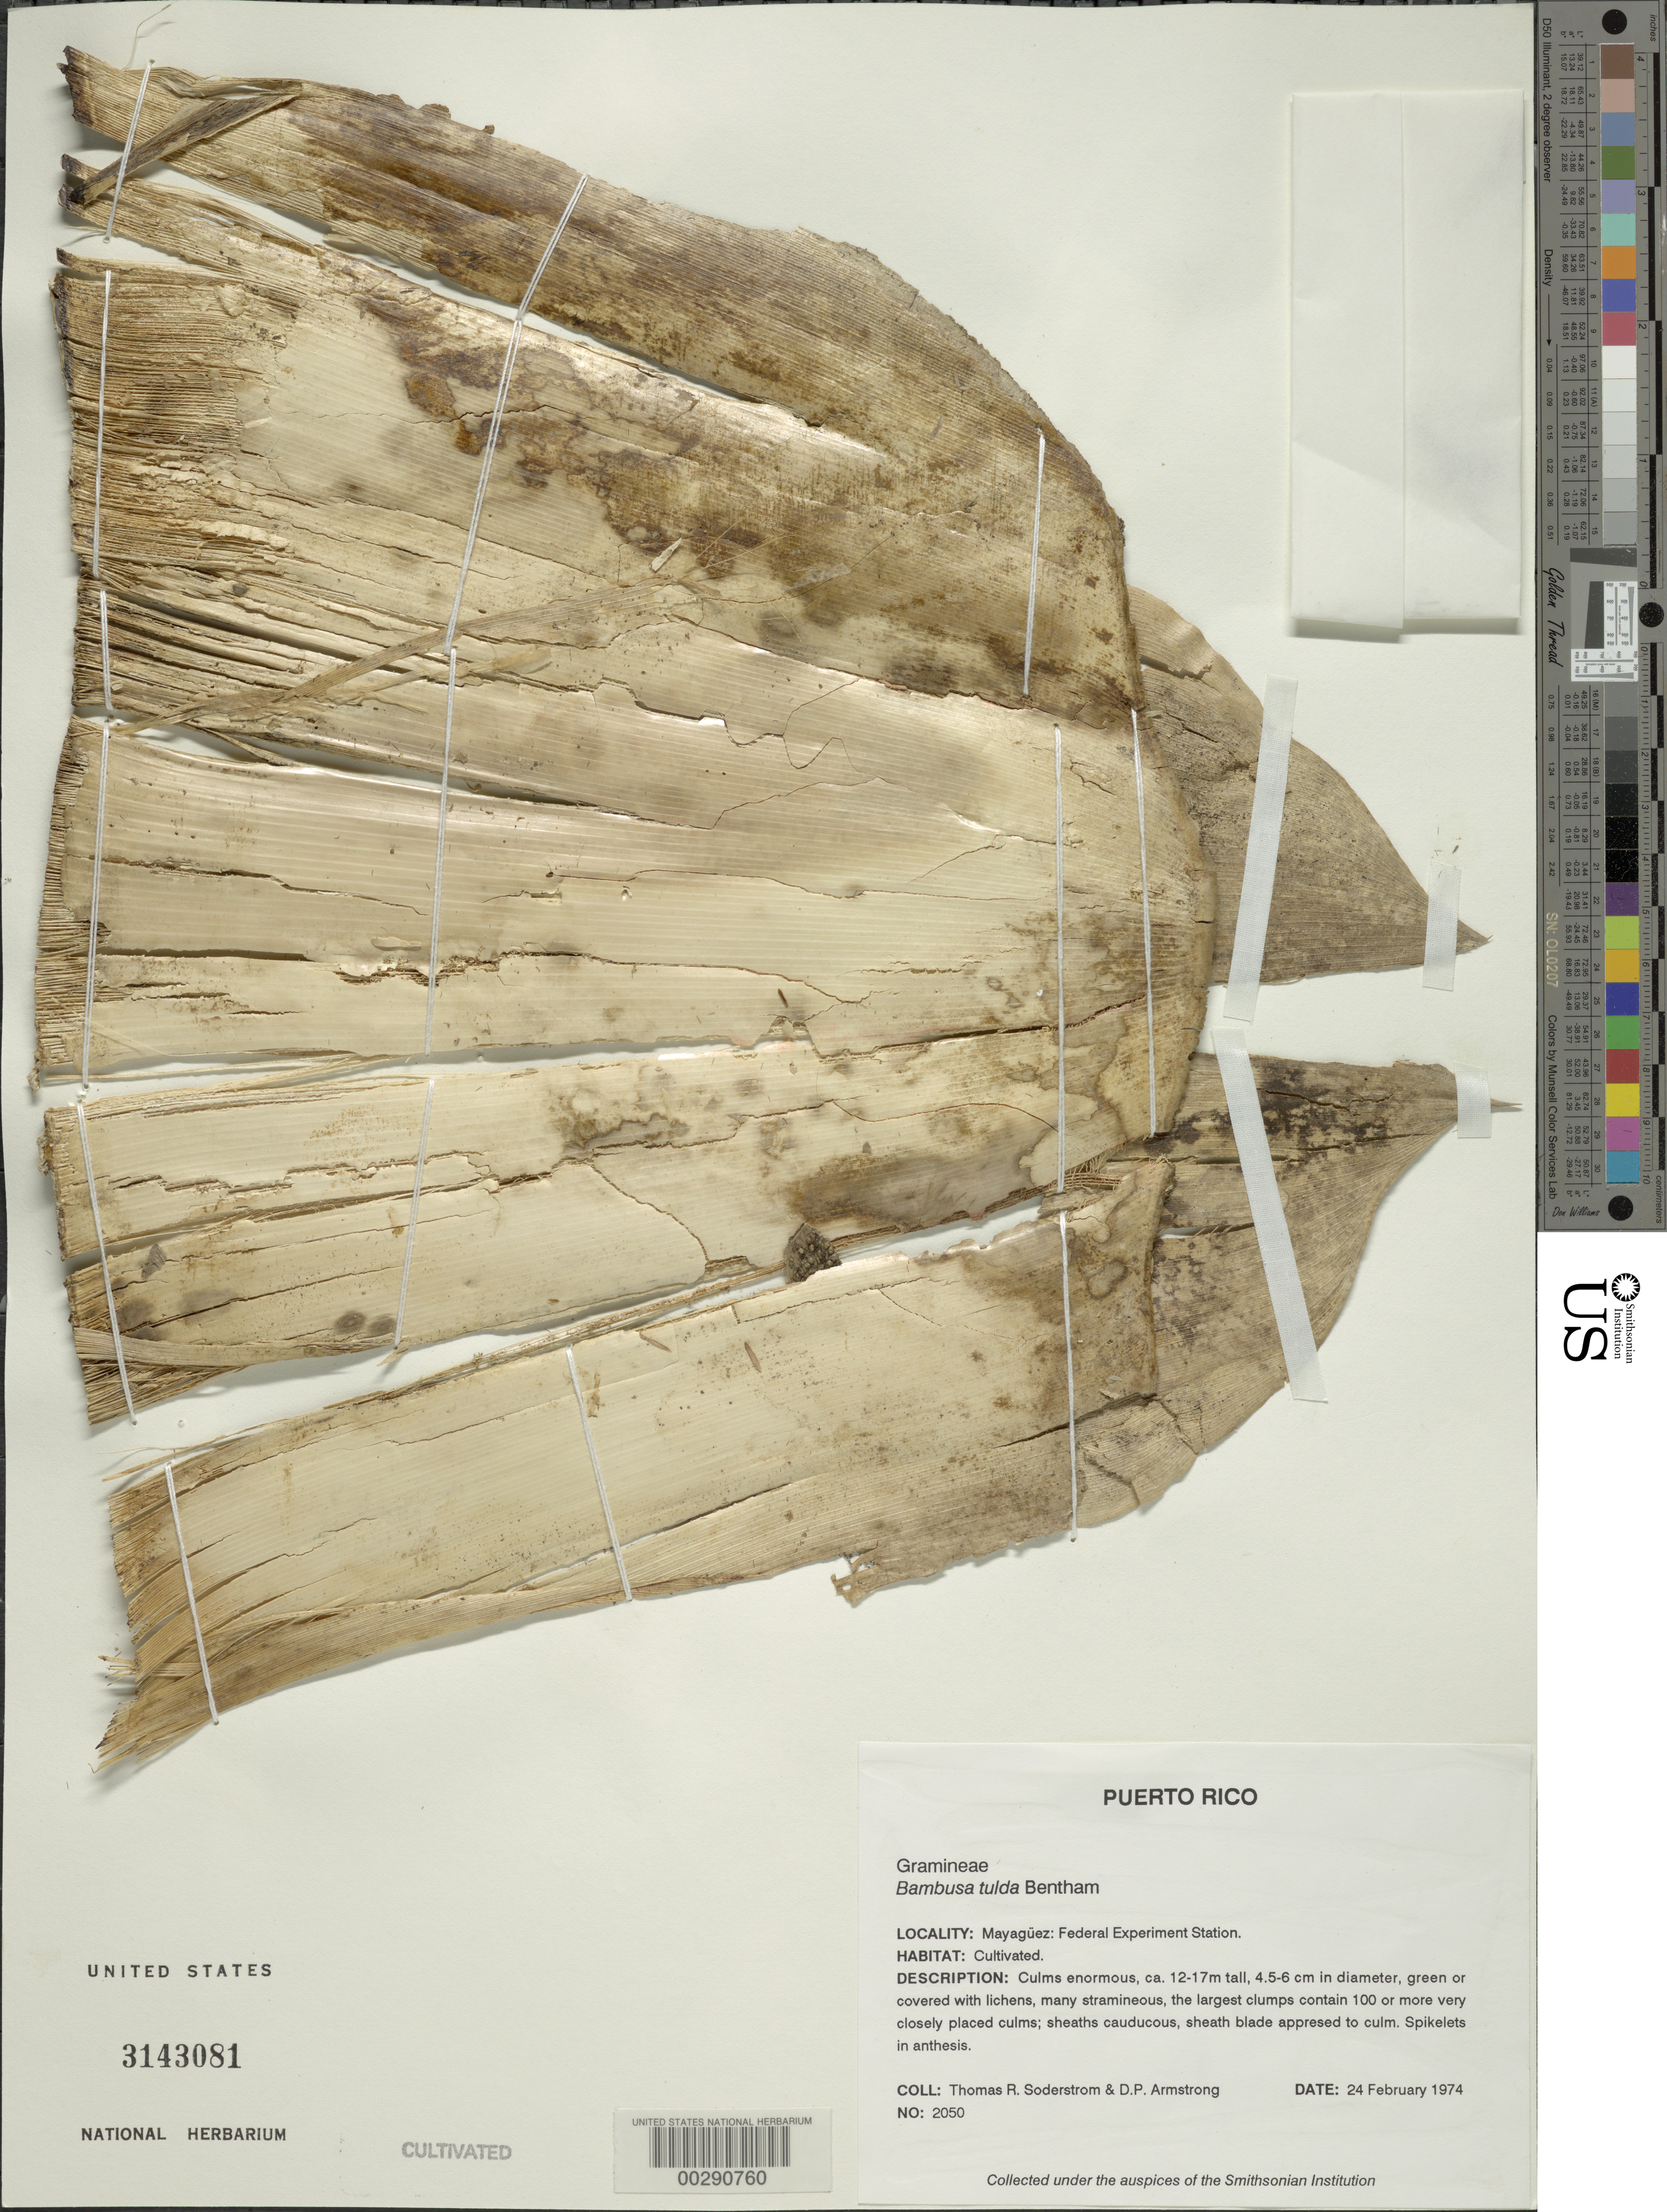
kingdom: Plantae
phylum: Tracheophyta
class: Liliopsida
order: Poales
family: Poaceae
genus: Bambusa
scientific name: Bambusa tulda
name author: Roxb.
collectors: T. R. Soderstrom & D. P. Armstrong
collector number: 2050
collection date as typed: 24 Feb 1974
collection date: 1974-02-24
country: Puerto Rico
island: Greater Antilles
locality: Mayaguez: federal experiment station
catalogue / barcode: US 3143081